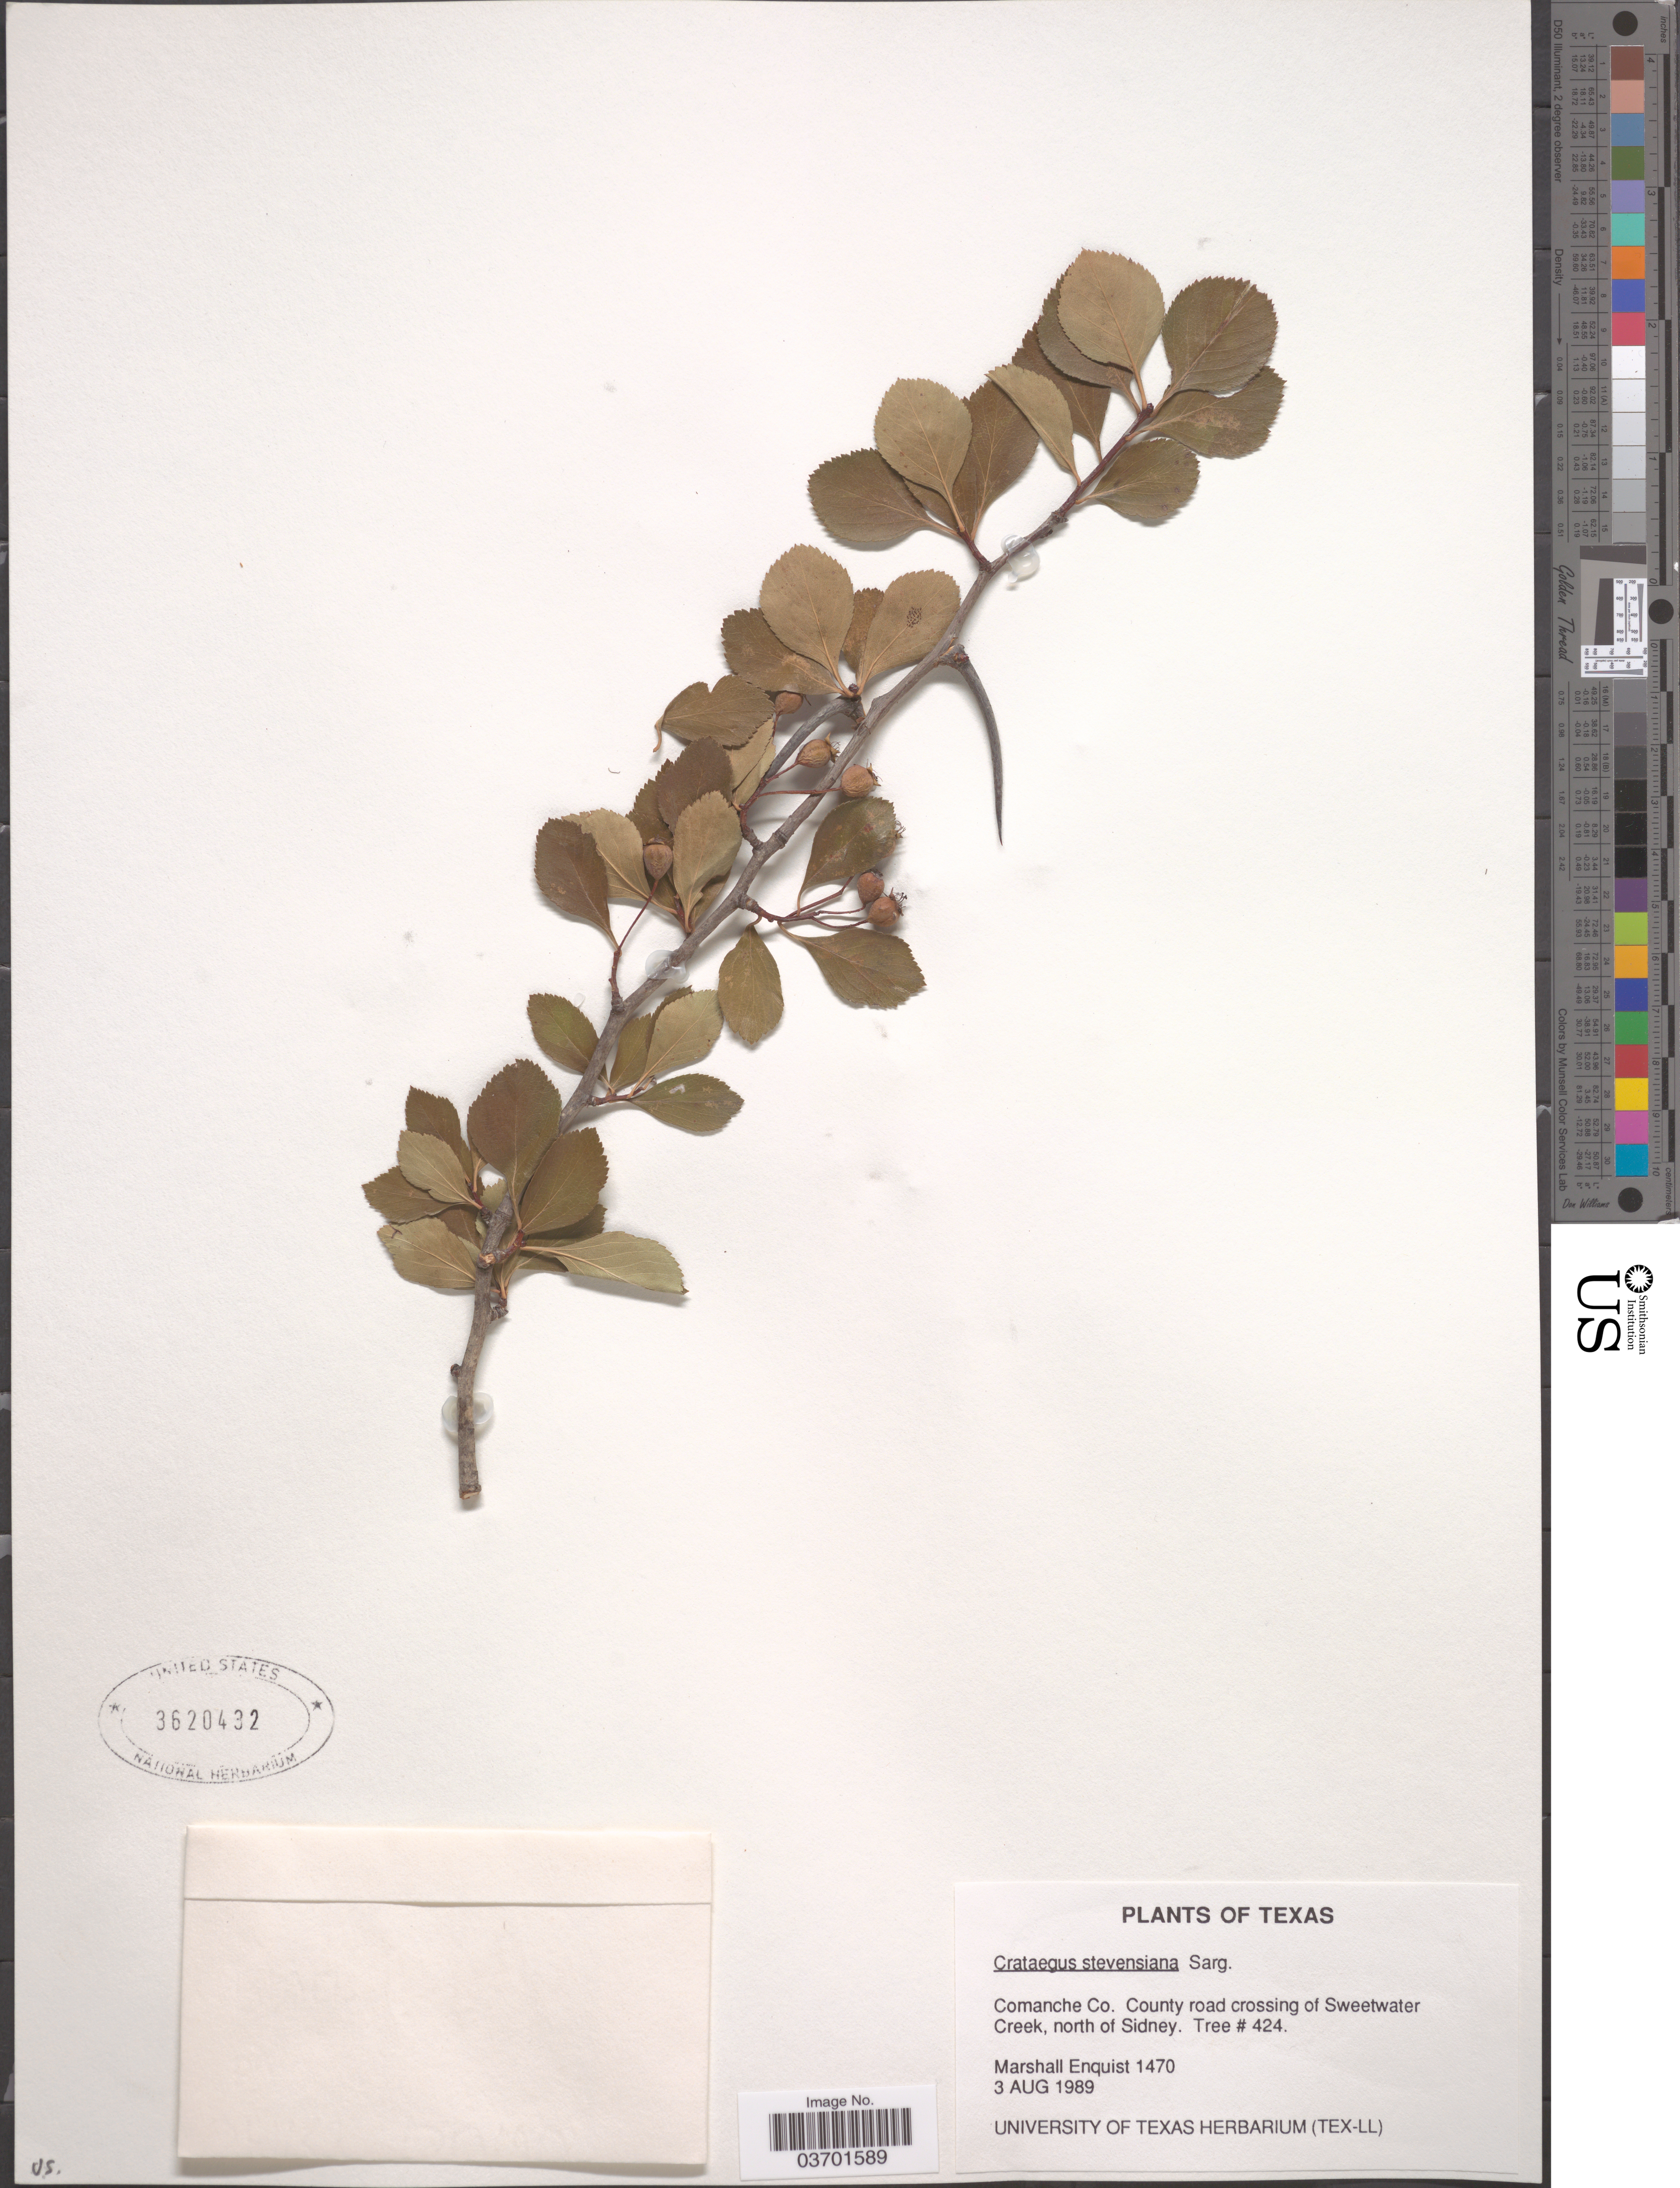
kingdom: Plantae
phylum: Tracheophyta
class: Magnoliopsida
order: Rosales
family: Rosaceae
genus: Crataegus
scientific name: Crataegus reverchonii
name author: Sarg.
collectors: M. Enquist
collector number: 1470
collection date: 1989-08-03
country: United States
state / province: Texas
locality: Comanche Co. County road crossing of Sweetwater Creek, north of Sidney.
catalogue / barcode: US 3620432